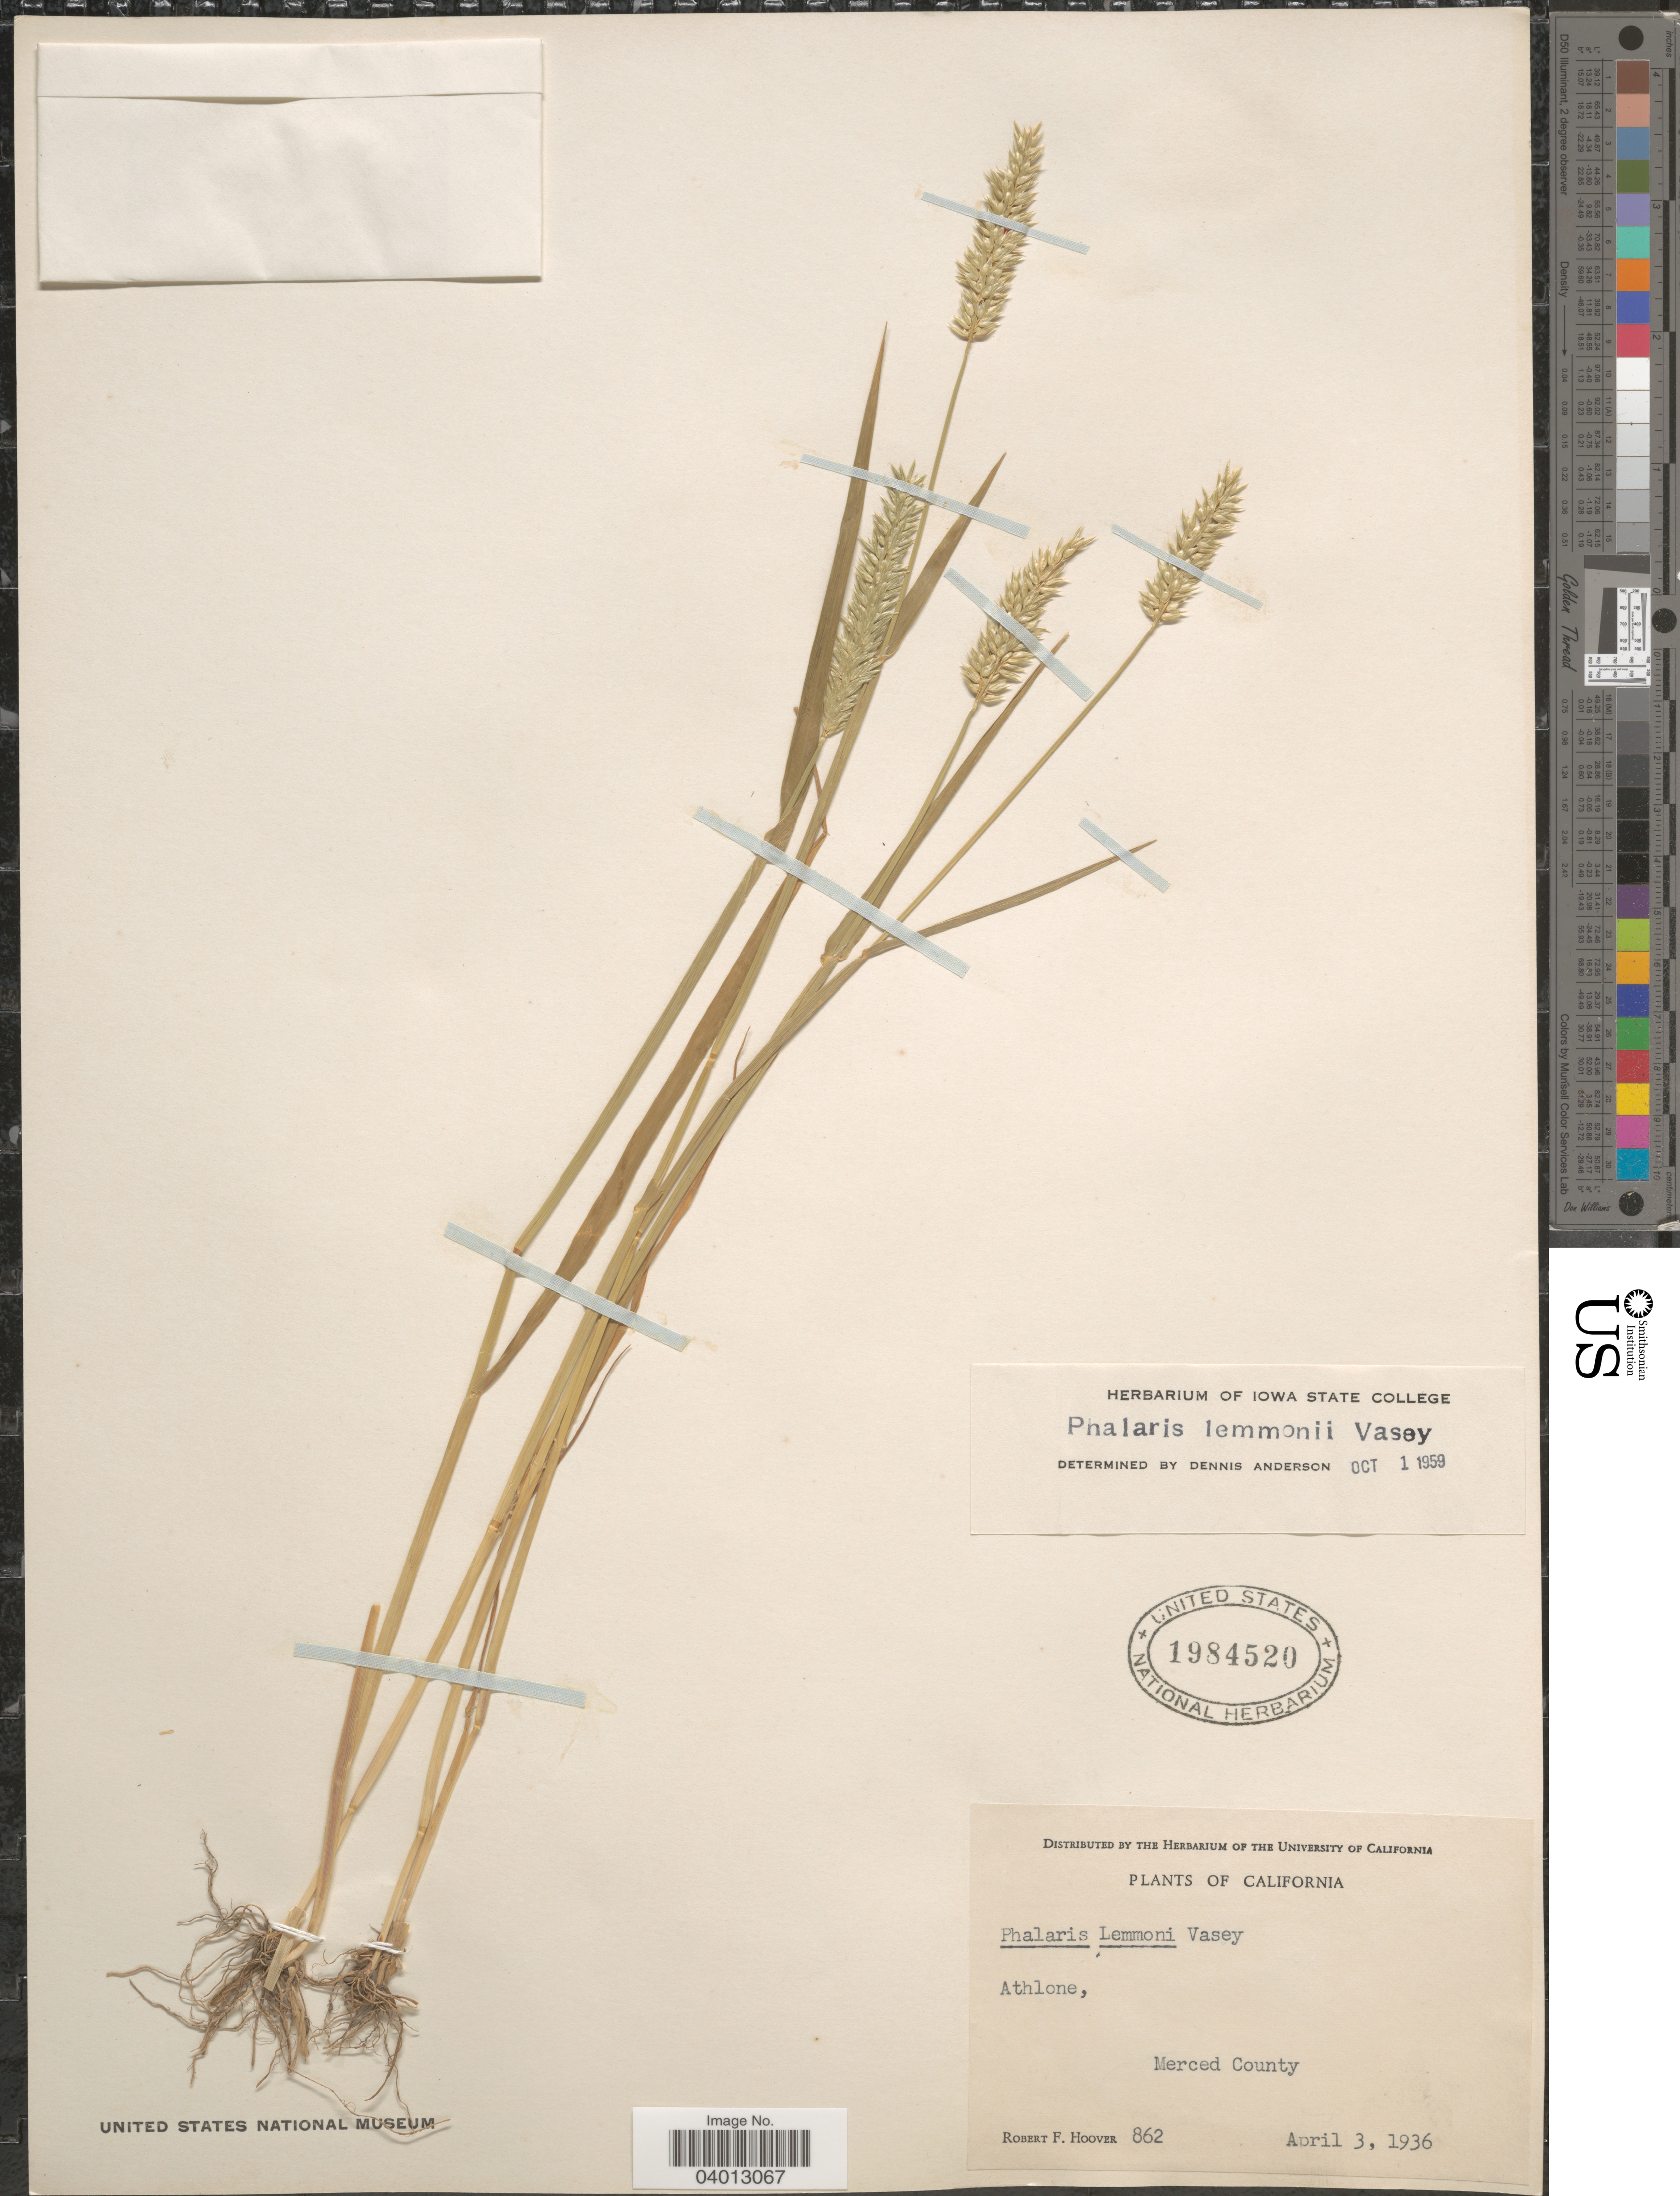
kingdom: Plantae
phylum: Tracheophyta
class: Liliopsida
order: Poales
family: Poaceae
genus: Phalaris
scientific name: Phalaris lemmonii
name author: Vasey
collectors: R. F. Hoover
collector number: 862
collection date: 1936-04-03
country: United States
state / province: California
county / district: Merced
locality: Athlone, Merced County.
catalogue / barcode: US 1984520